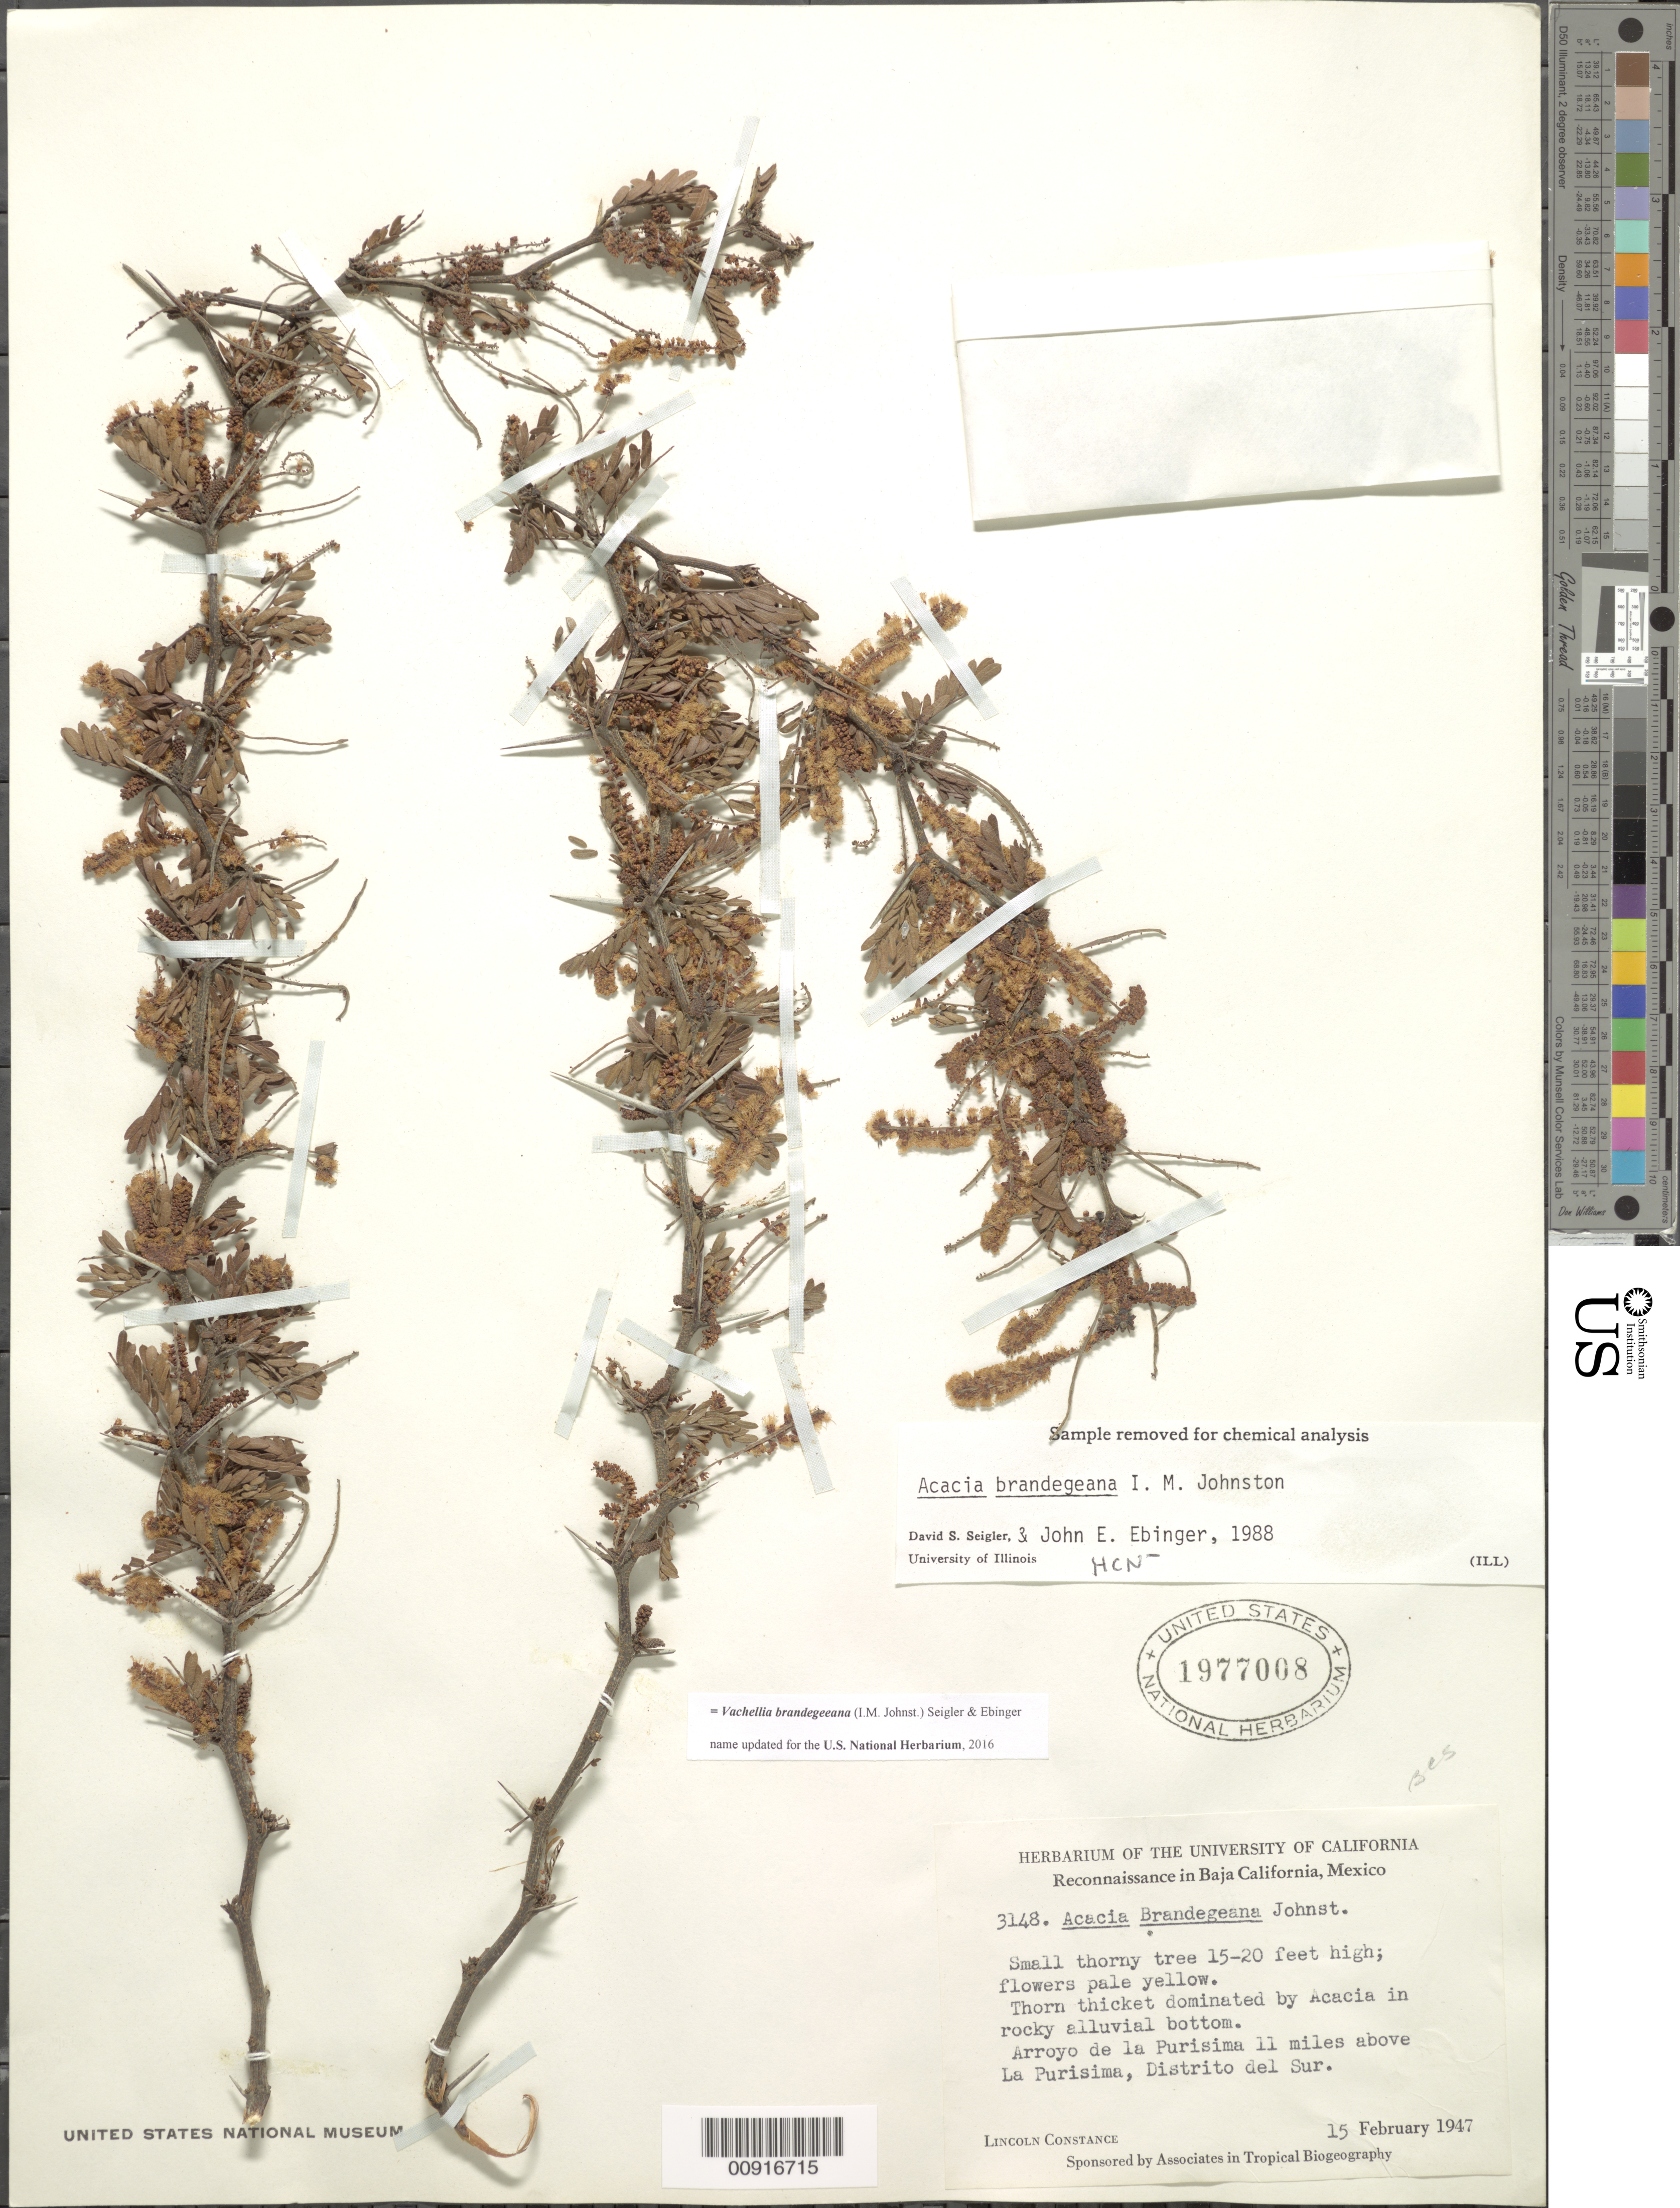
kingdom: Plantae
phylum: Tracheophyta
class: Magnoliopsida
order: Fabales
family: Fabaceae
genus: Vachellia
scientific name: Vachellia brandegeana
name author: (I.M. Johnst.) Seigler & Ebinger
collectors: L. Constance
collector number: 3148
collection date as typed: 15 Feb 1947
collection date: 1947-02-15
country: Mexico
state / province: Baja California Sur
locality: Arroyo de la Purísima 11 miles above La Purísima. Baja California Distrito del Sur.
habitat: Thorn thicket dominated by Acacia in rocky alluvial bottom.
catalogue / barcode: US 1977008